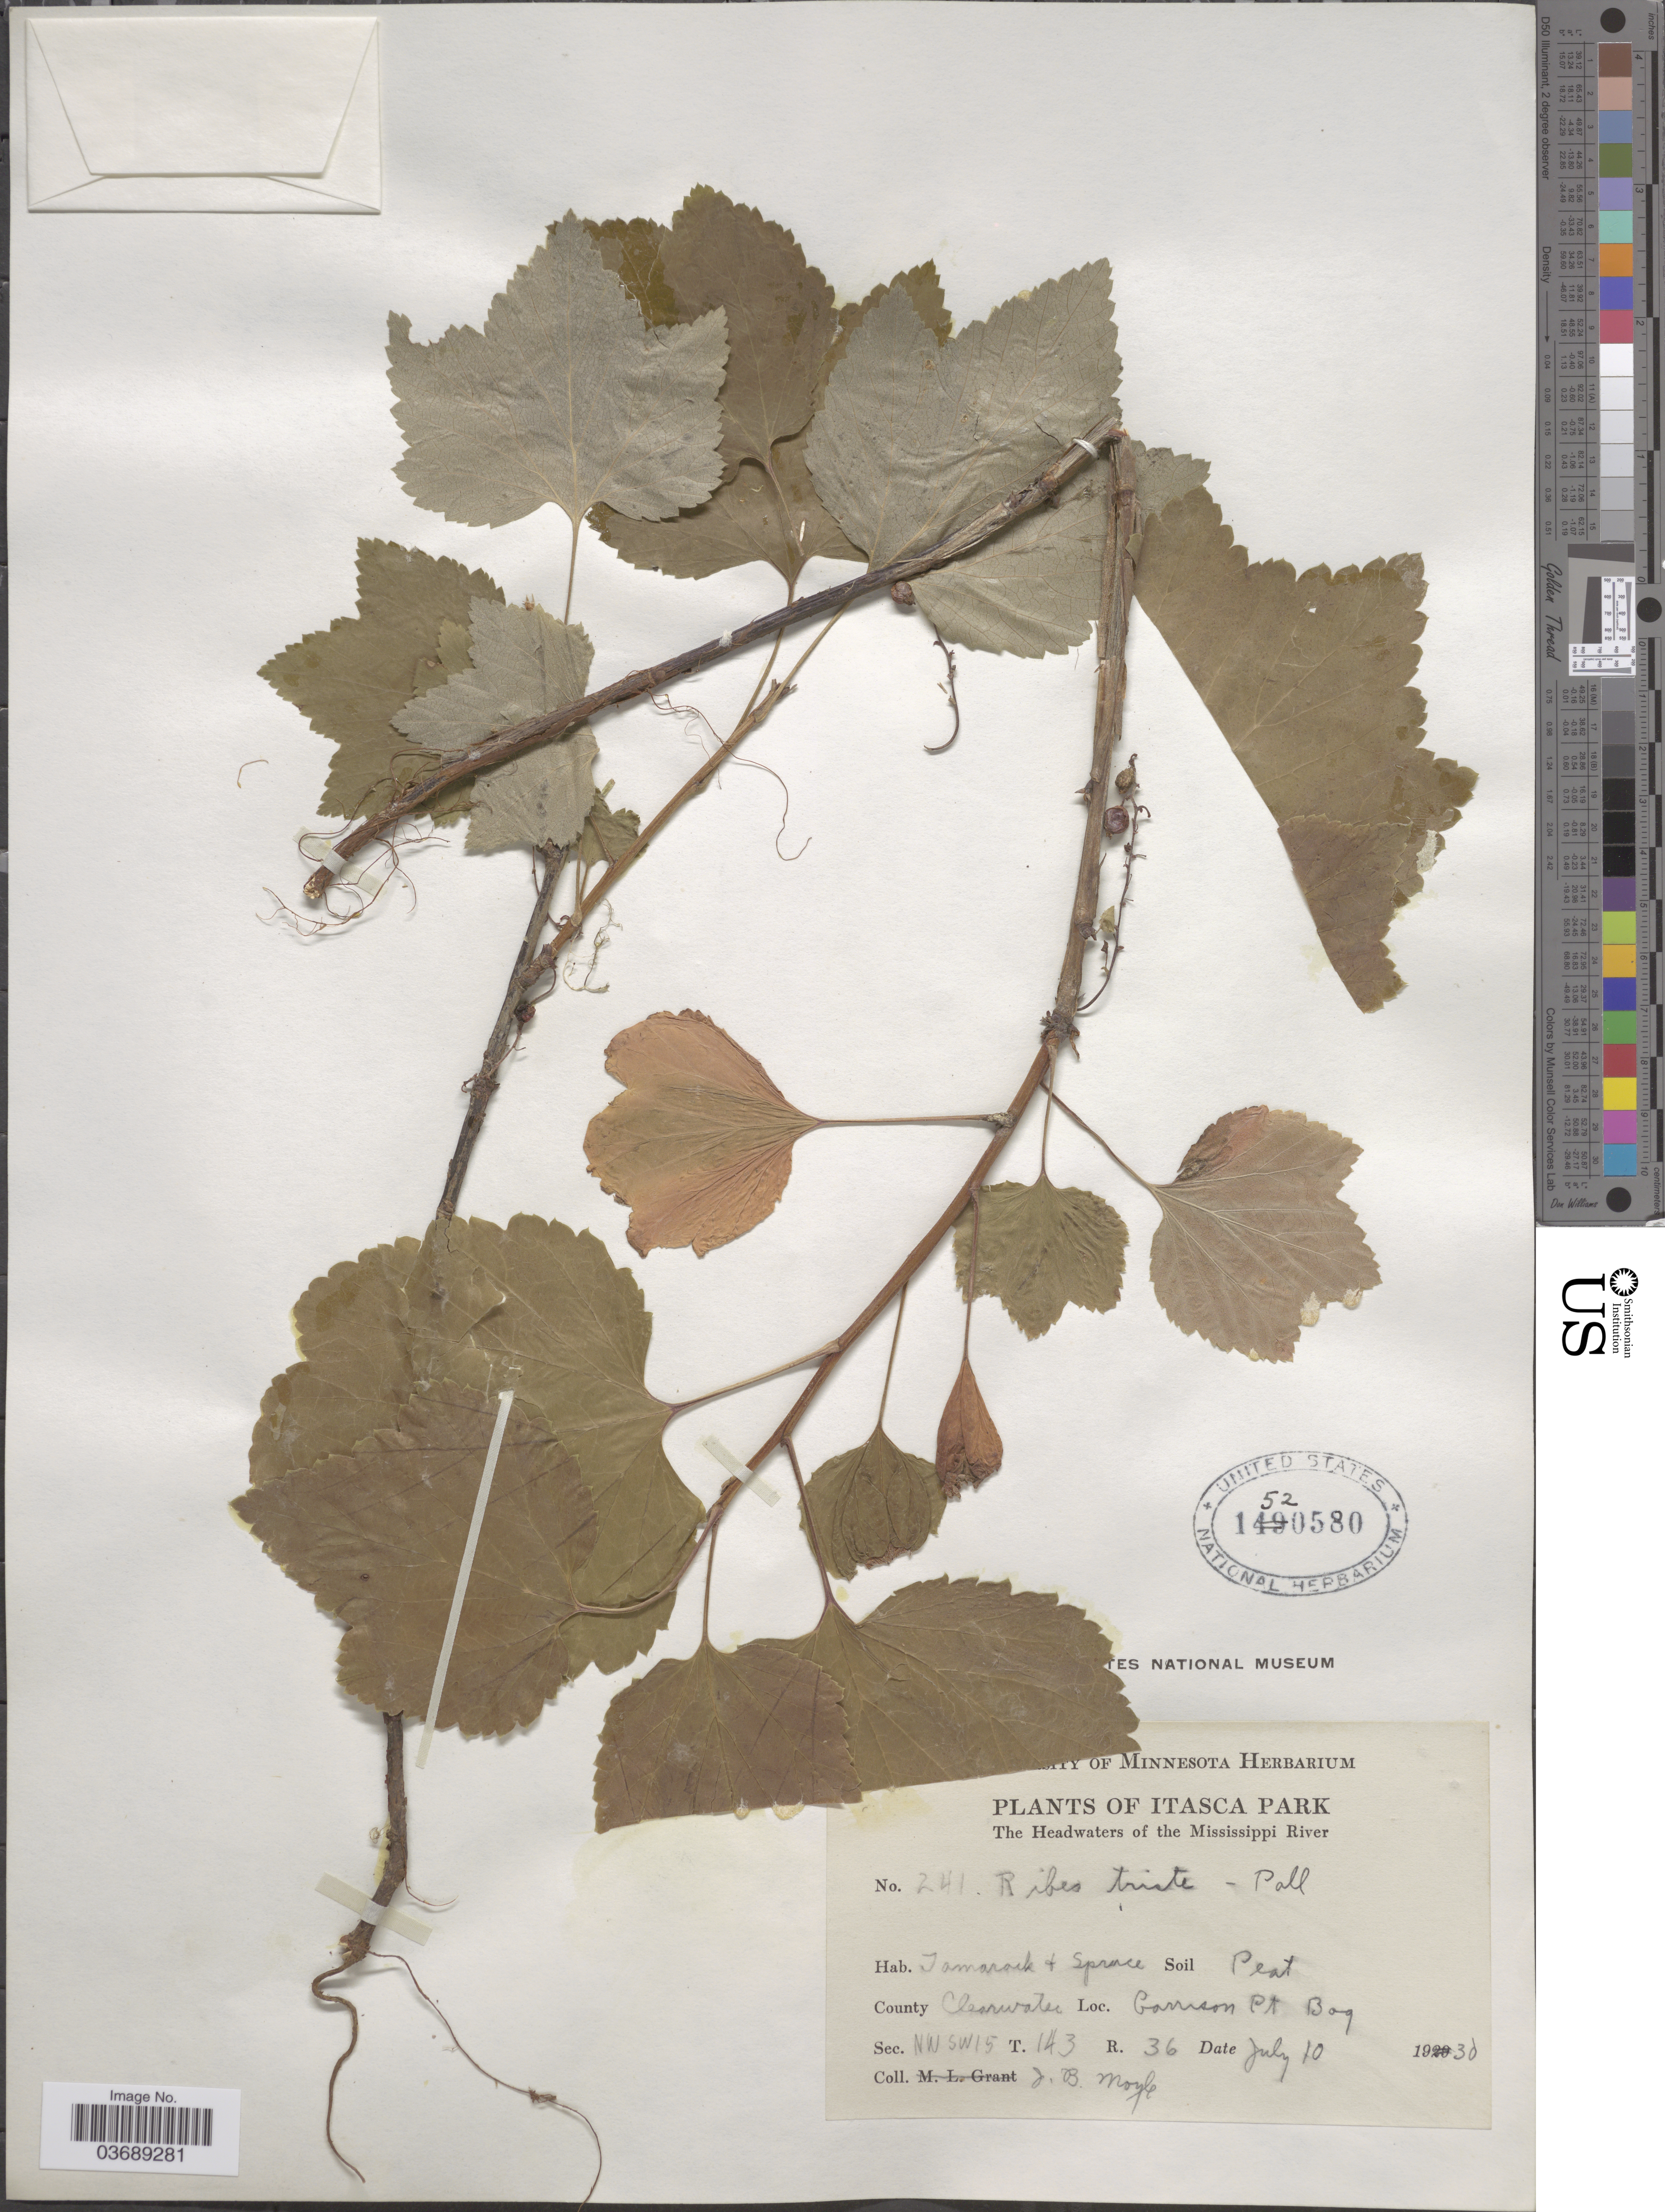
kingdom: Plantae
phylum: Tracheophyta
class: Magnoliopsida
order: Saxifragales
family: Grossulariaceae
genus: Ribes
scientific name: Ribes triste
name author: Pall.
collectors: J. Moyle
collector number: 241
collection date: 1930-07-10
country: United States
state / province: Minnesota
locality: Itasca Park. The Headwaters of the Mississippi River. County Clearwater. Gamson* Pt. Bog. Sec. NW SW15 T. 143 R.36.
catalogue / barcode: US 1520580